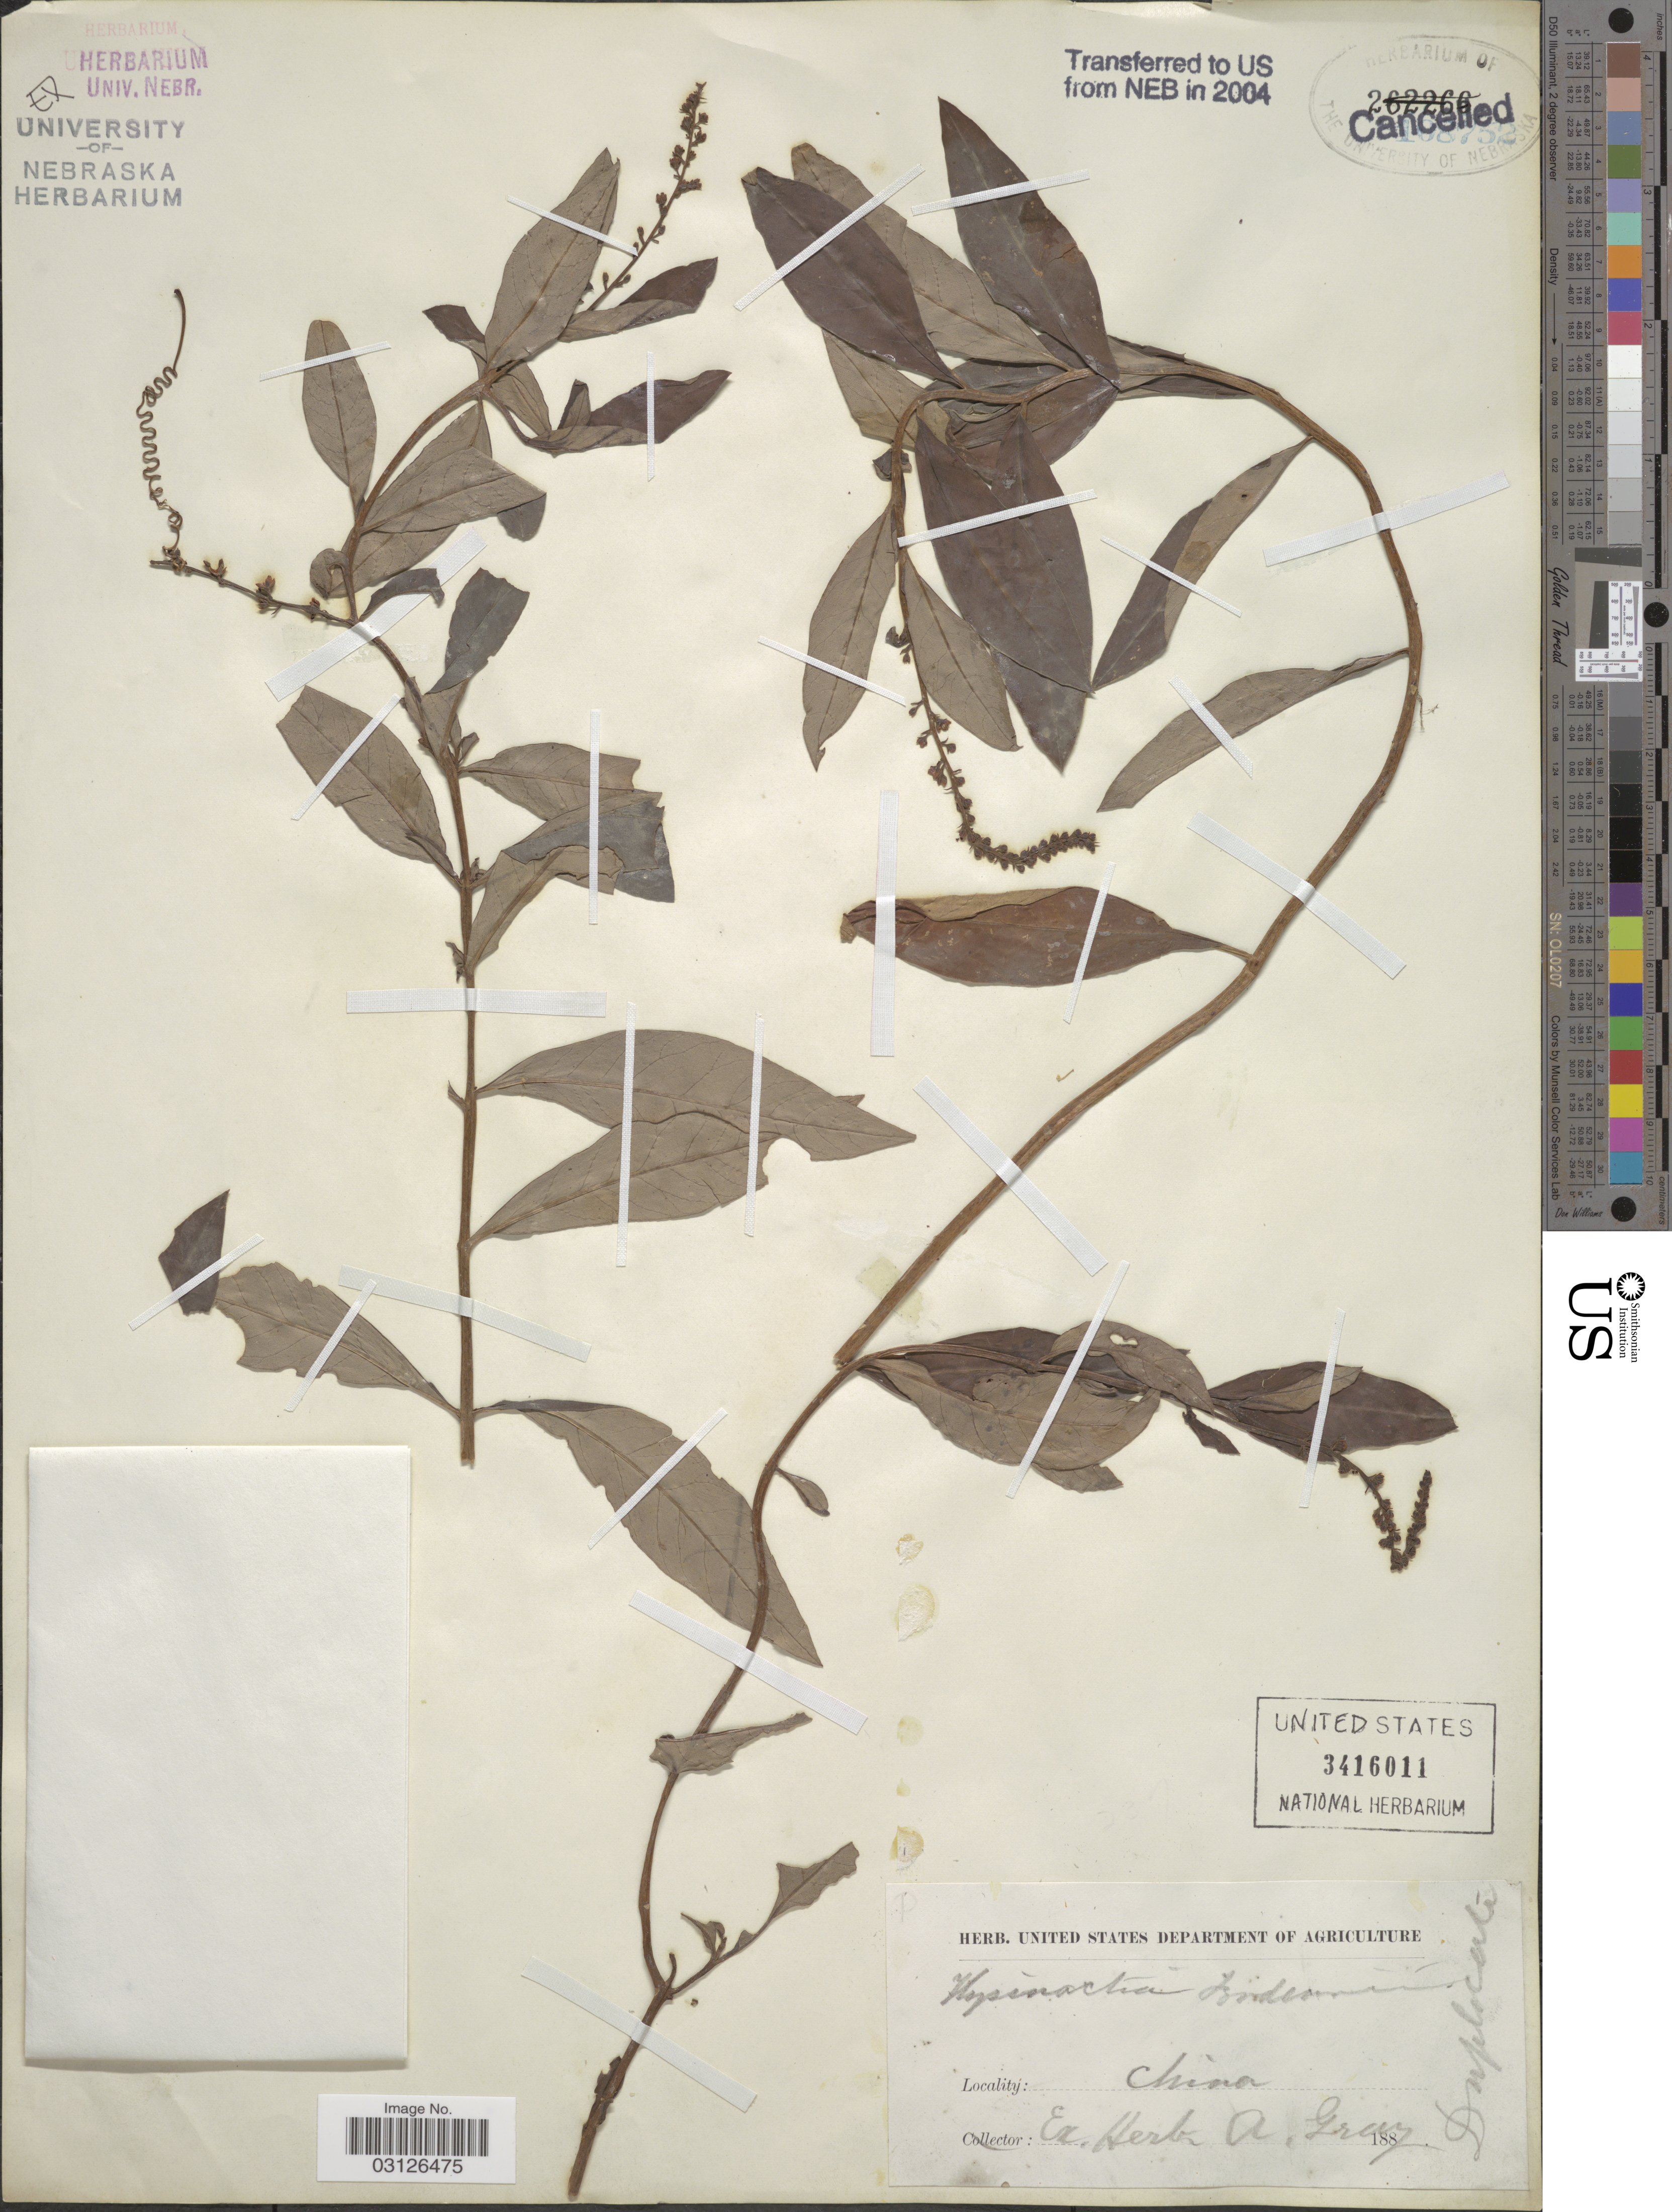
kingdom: Plantae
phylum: Tracheophyta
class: Magnoliopsida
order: Ericales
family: Primulaceae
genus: Lysimachia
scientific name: Lysimachia fortunei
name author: Maxim.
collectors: A. Gray (herbarium)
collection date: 1887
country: China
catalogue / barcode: US 3416011